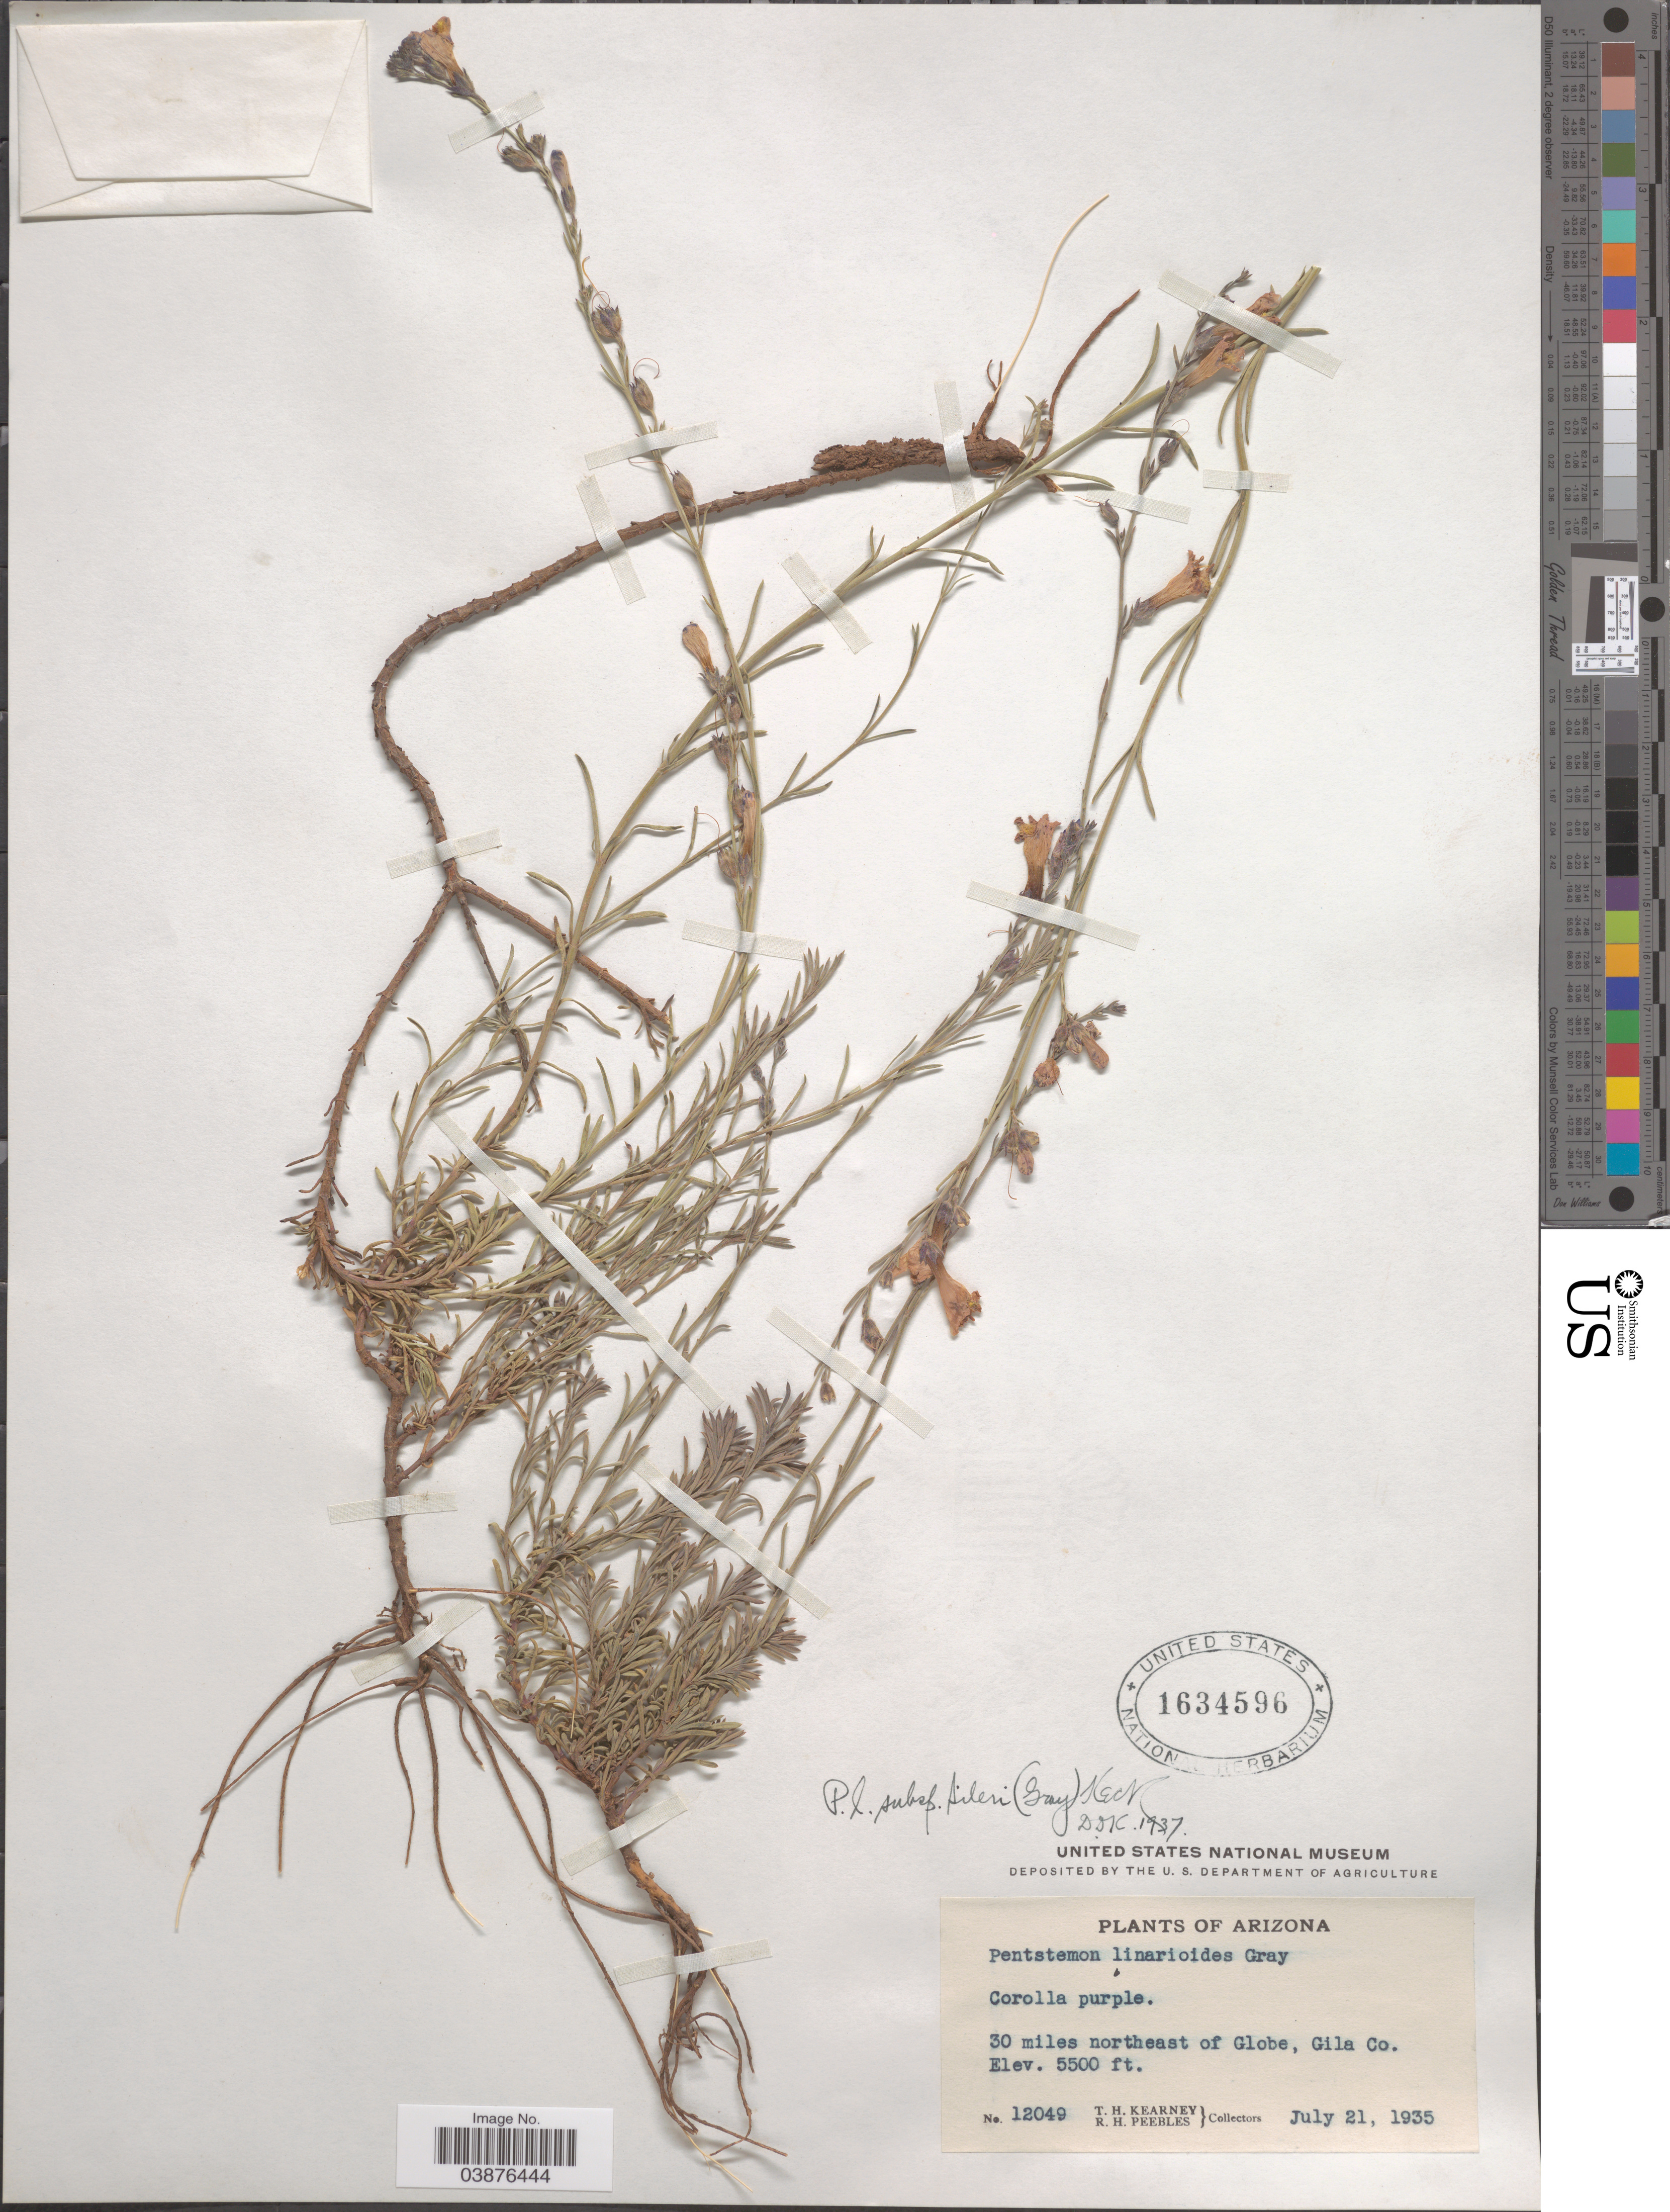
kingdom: Plantae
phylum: Tracheophyta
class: Magnoliopsida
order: Lamiales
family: Plantaginaceae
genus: Penstemon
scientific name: Penstemon linarioides subsp. sileri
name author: (A. Gray) D.D. Keck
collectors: T. H. Kearney & R. H. Peebles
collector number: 12049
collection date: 1935-07-21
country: United States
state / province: Arizona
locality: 30 miles northeast of Globe, Gila Co.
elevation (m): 1676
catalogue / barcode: US 1634596